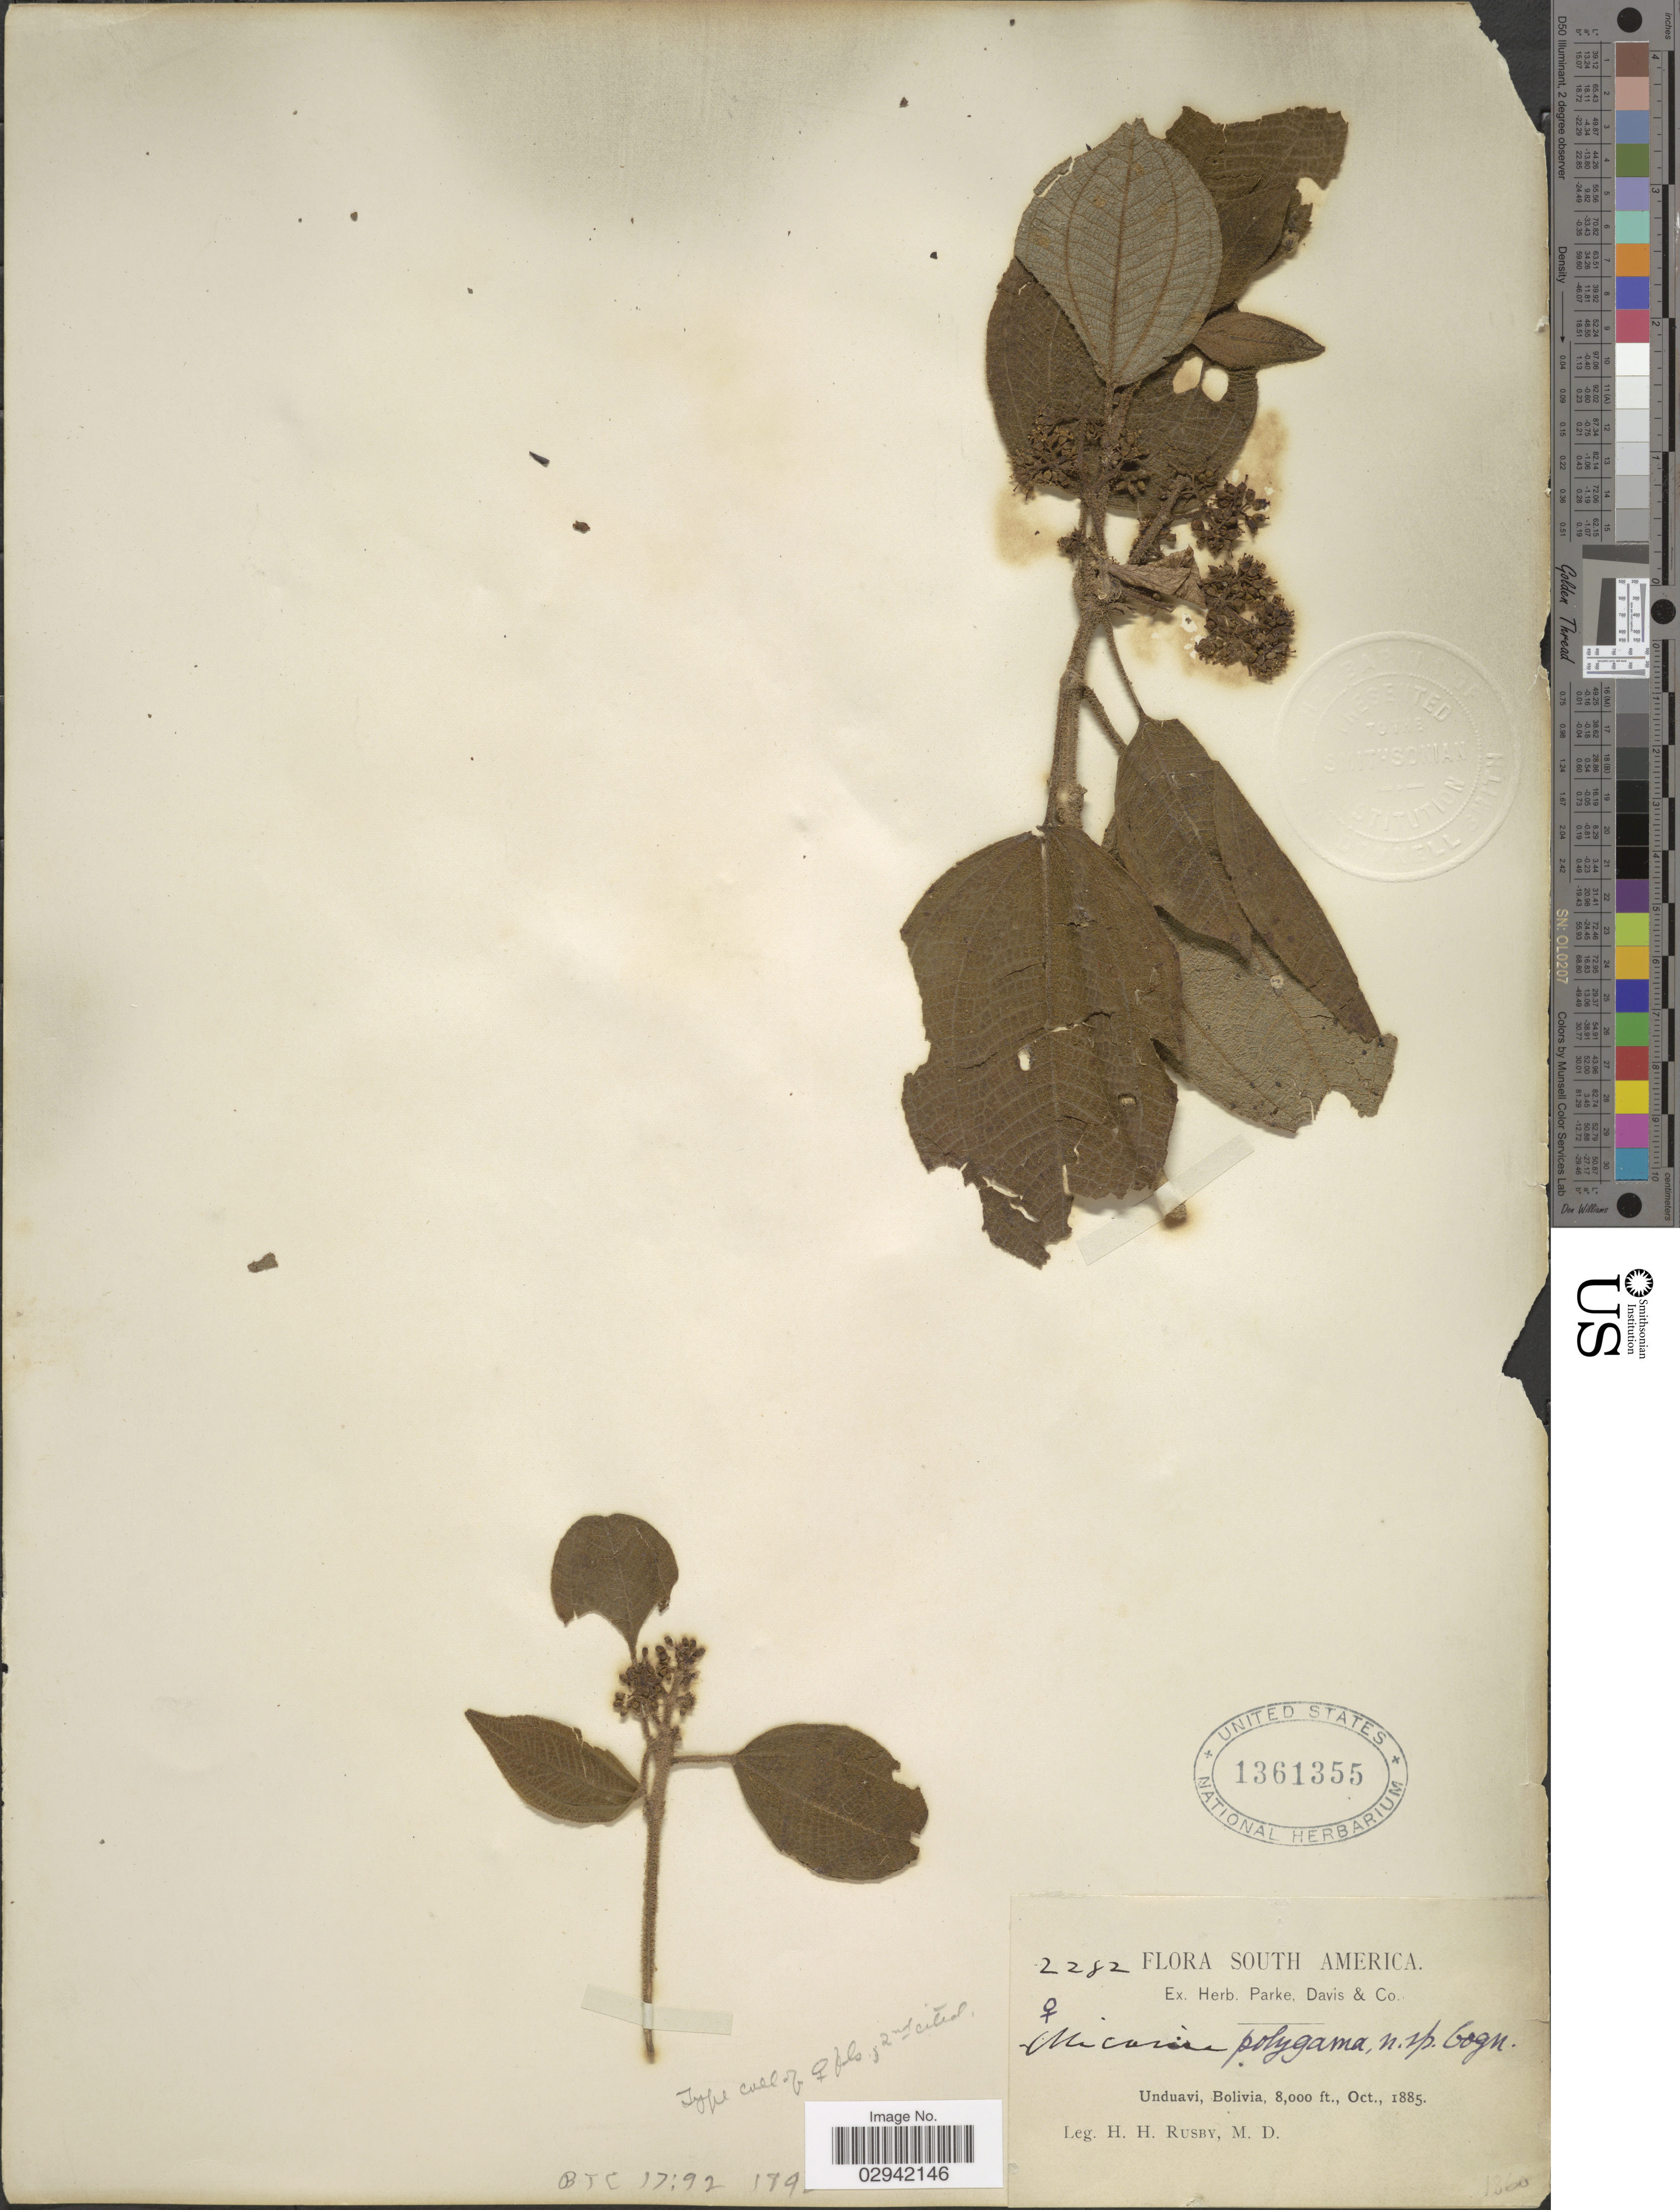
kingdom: Plantae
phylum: Tracheophyta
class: Magnoliopsida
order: Myrtales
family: Melastomataceae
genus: Miconia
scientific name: Miconia polygama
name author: Cogn.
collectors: H. H. Rusby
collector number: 2282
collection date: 1885-10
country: Bolivia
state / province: La Paz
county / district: Nor Yungas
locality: Unduavi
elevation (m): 2438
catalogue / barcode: US 1361355